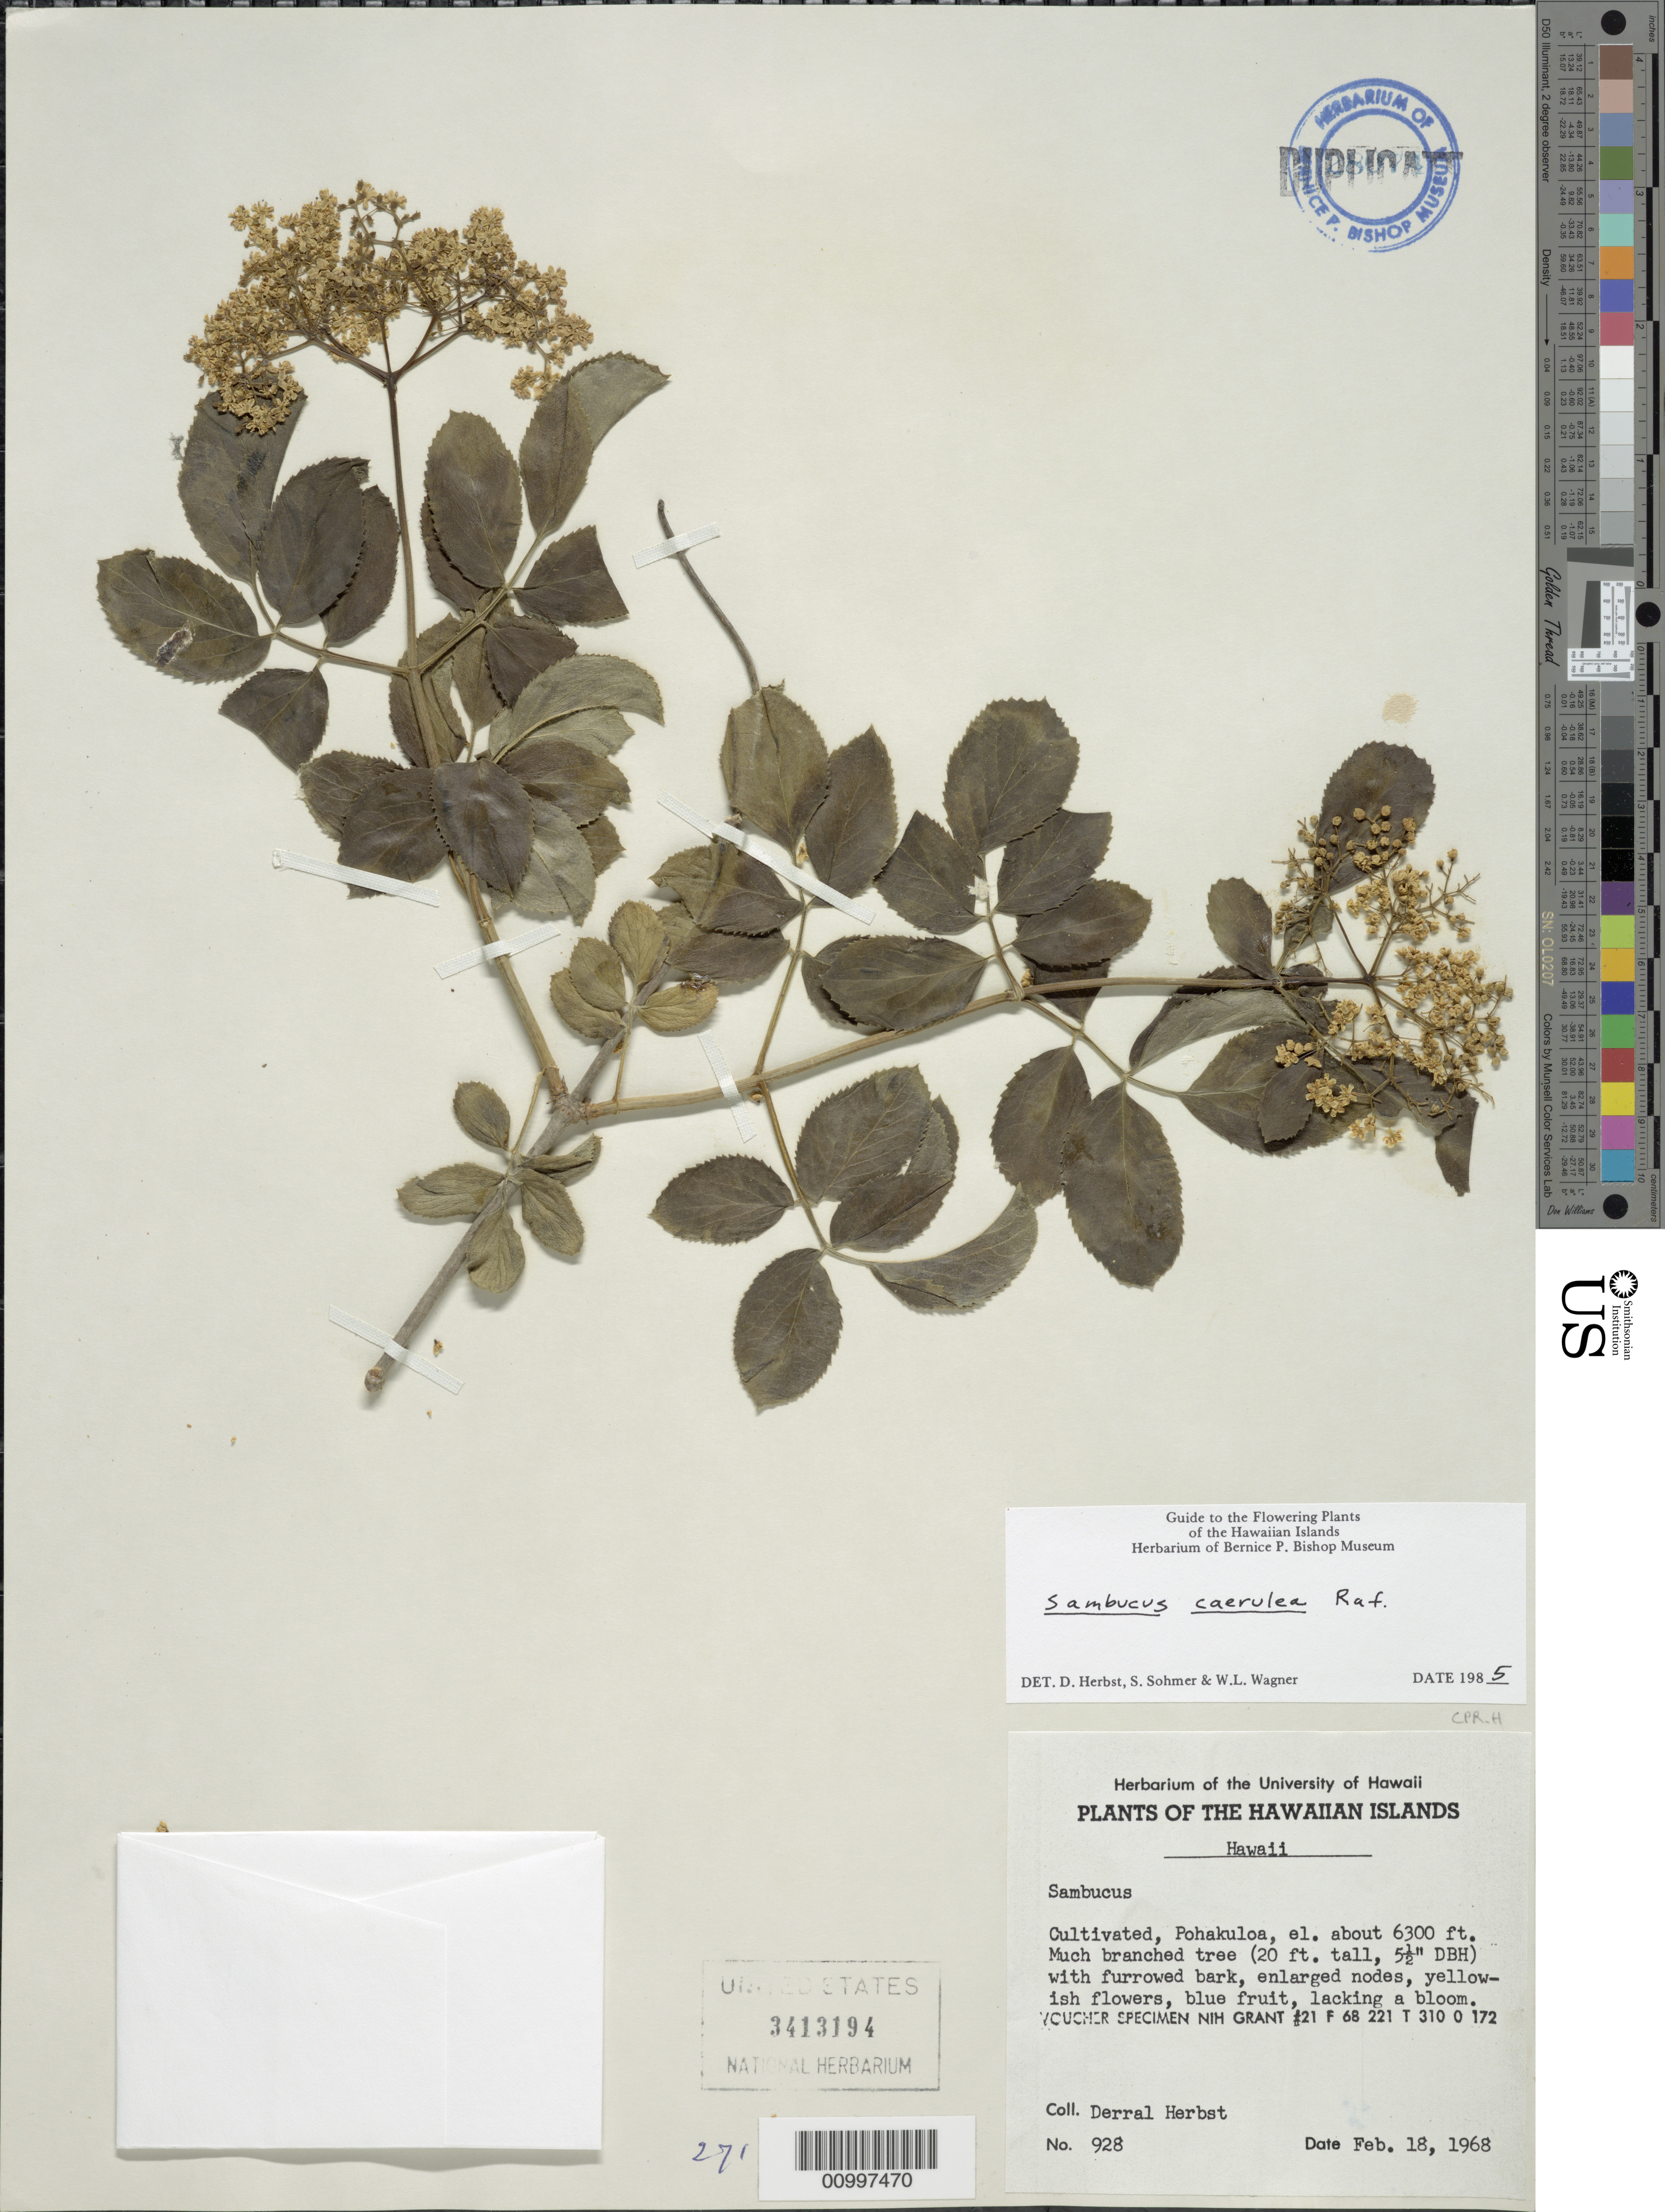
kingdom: Plantae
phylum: Tracheophyta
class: Magnoliopsida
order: Dipsacales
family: Viburnaceae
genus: Sambucus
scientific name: Sambucus cerulea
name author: Raf.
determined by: Herbst, D. R.; Sohmer, S. H.; Wagner, W. L.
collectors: D. R. Herbst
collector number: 928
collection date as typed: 18 Feb 1968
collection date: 1968-02-18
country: United States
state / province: Hawaii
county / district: Hawaii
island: Hawaii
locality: Pohakuloa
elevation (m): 1920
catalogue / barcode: US 3413194